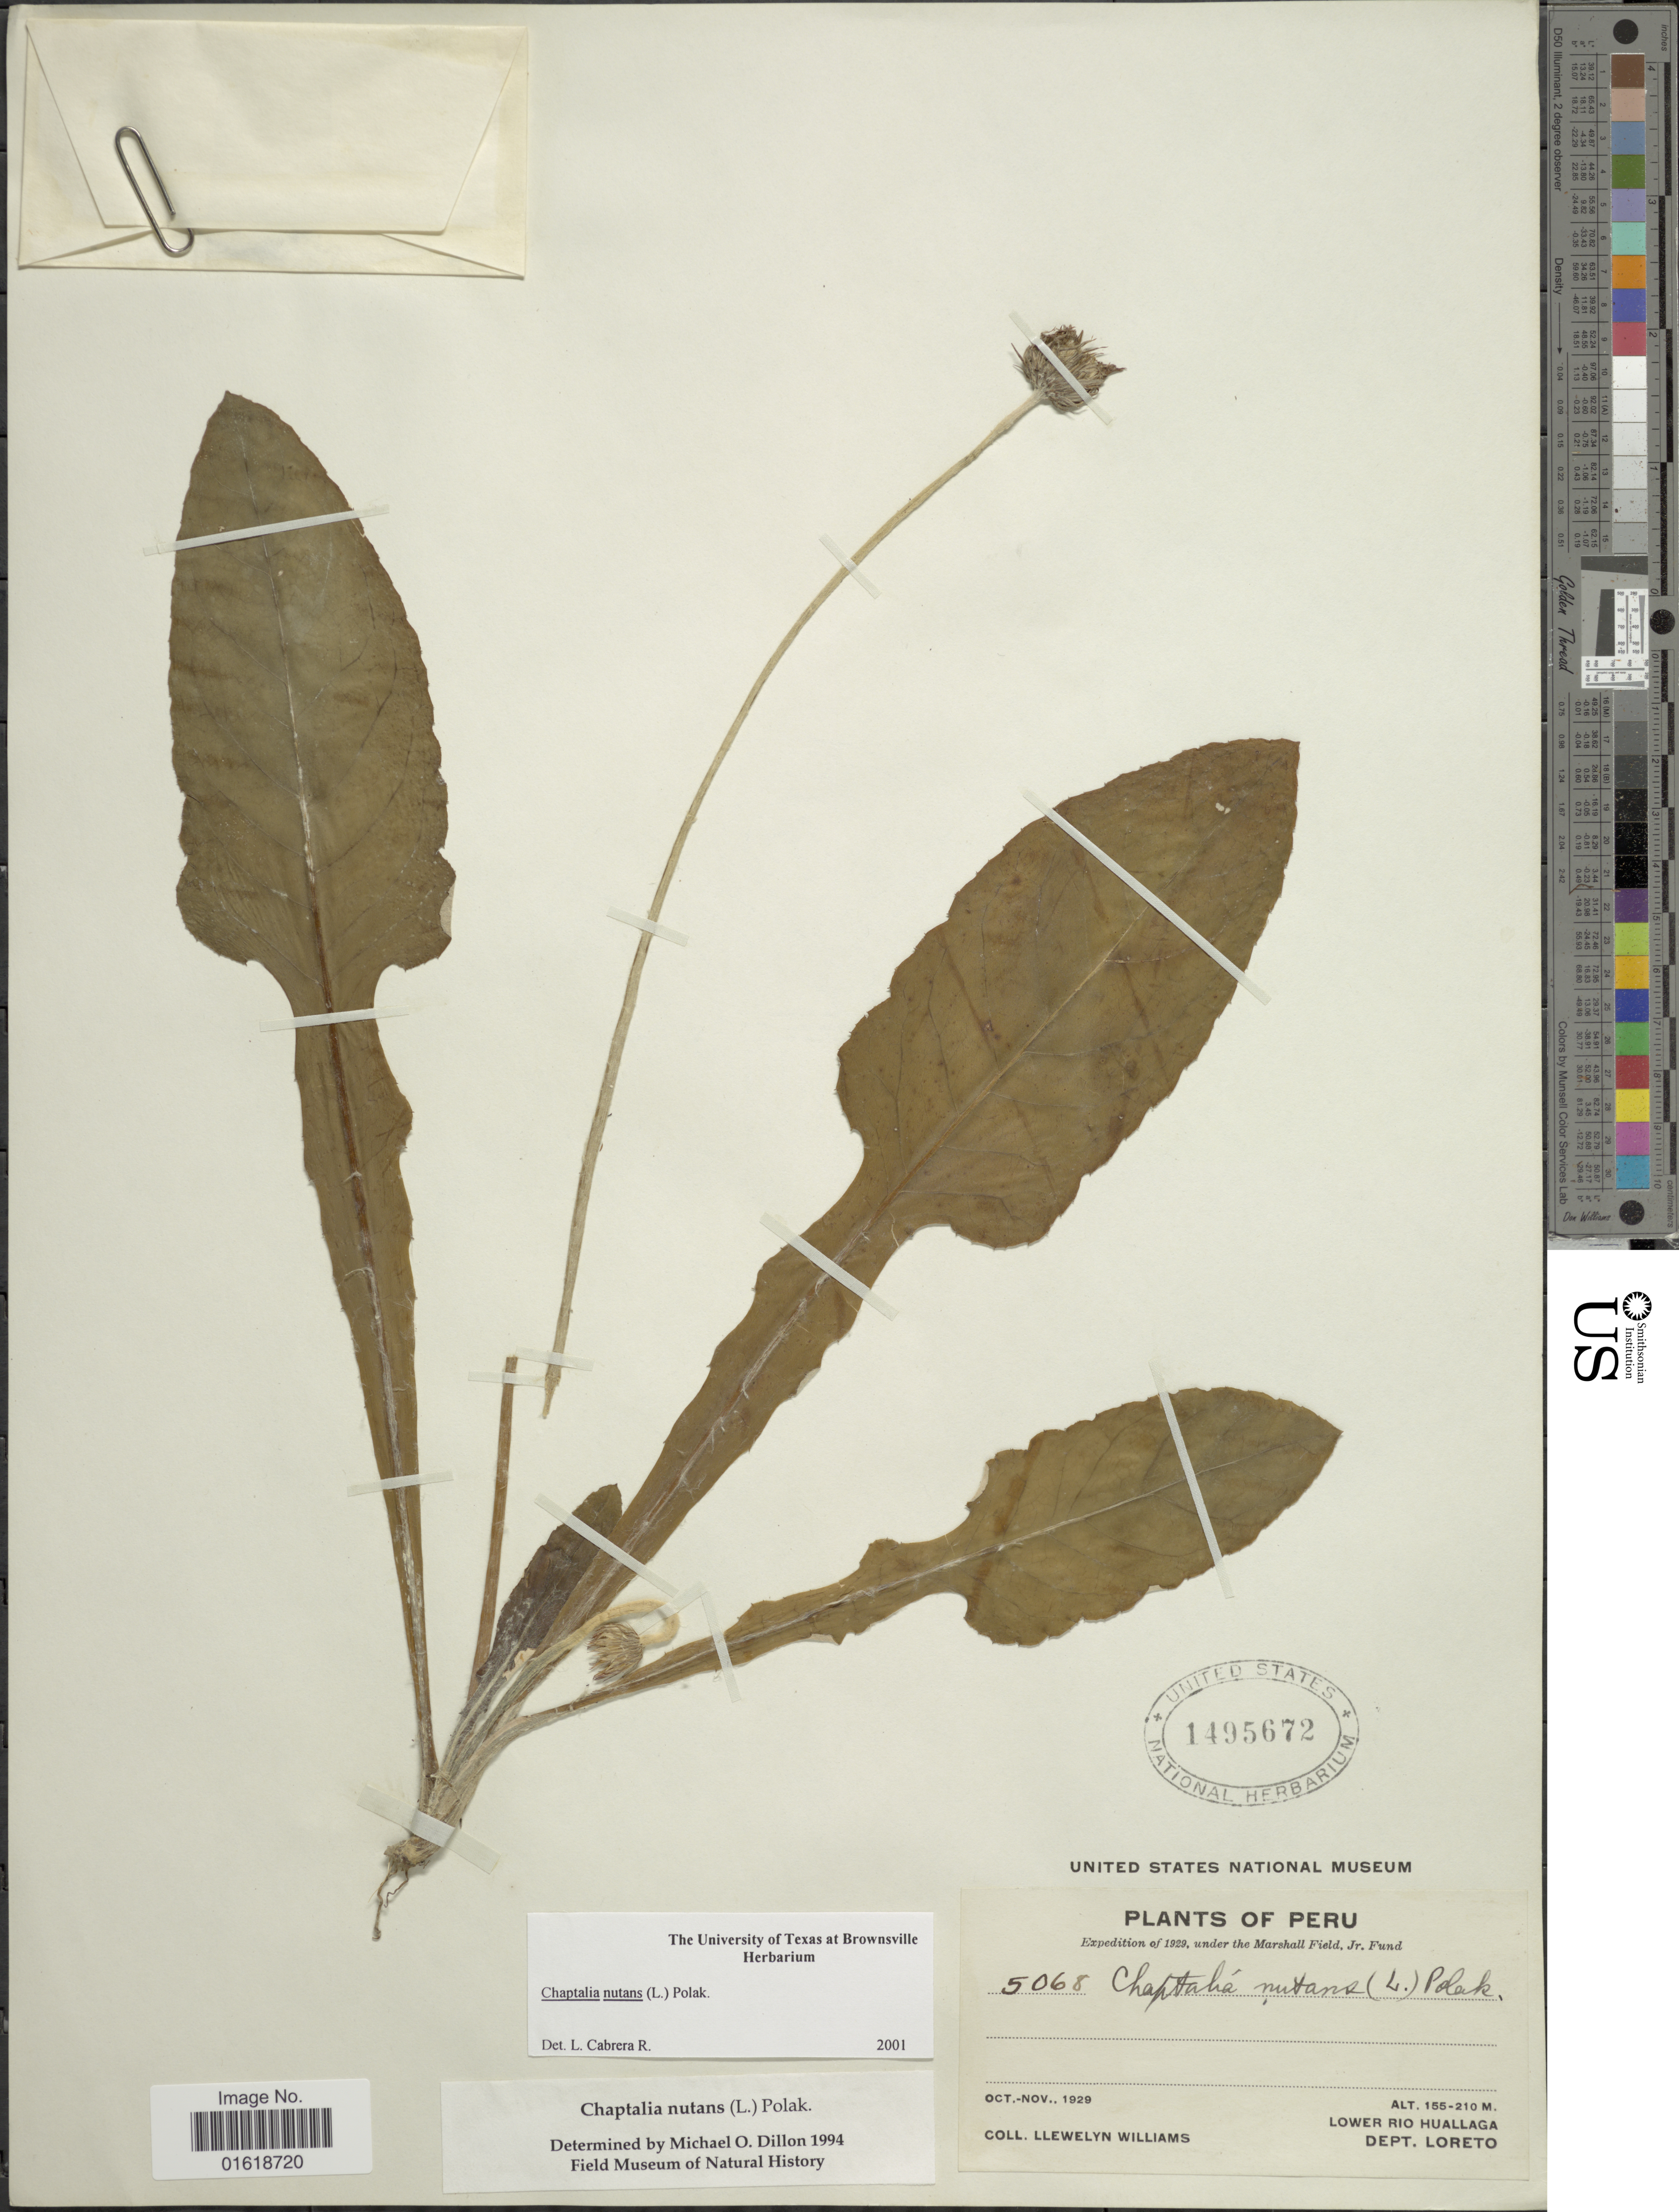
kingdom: Plantae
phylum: Tracheophyta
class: Magnoliopsida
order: Asterales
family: Asteraceae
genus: Chaptalia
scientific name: Chaptalia nutans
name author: (L.) Pol.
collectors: Ll. Williams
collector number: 5068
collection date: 1929-10/1929-11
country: Peru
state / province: Loreto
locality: Lower Rio Huallaga, Dept. Loreto.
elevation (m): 155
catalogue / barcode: US 1495672